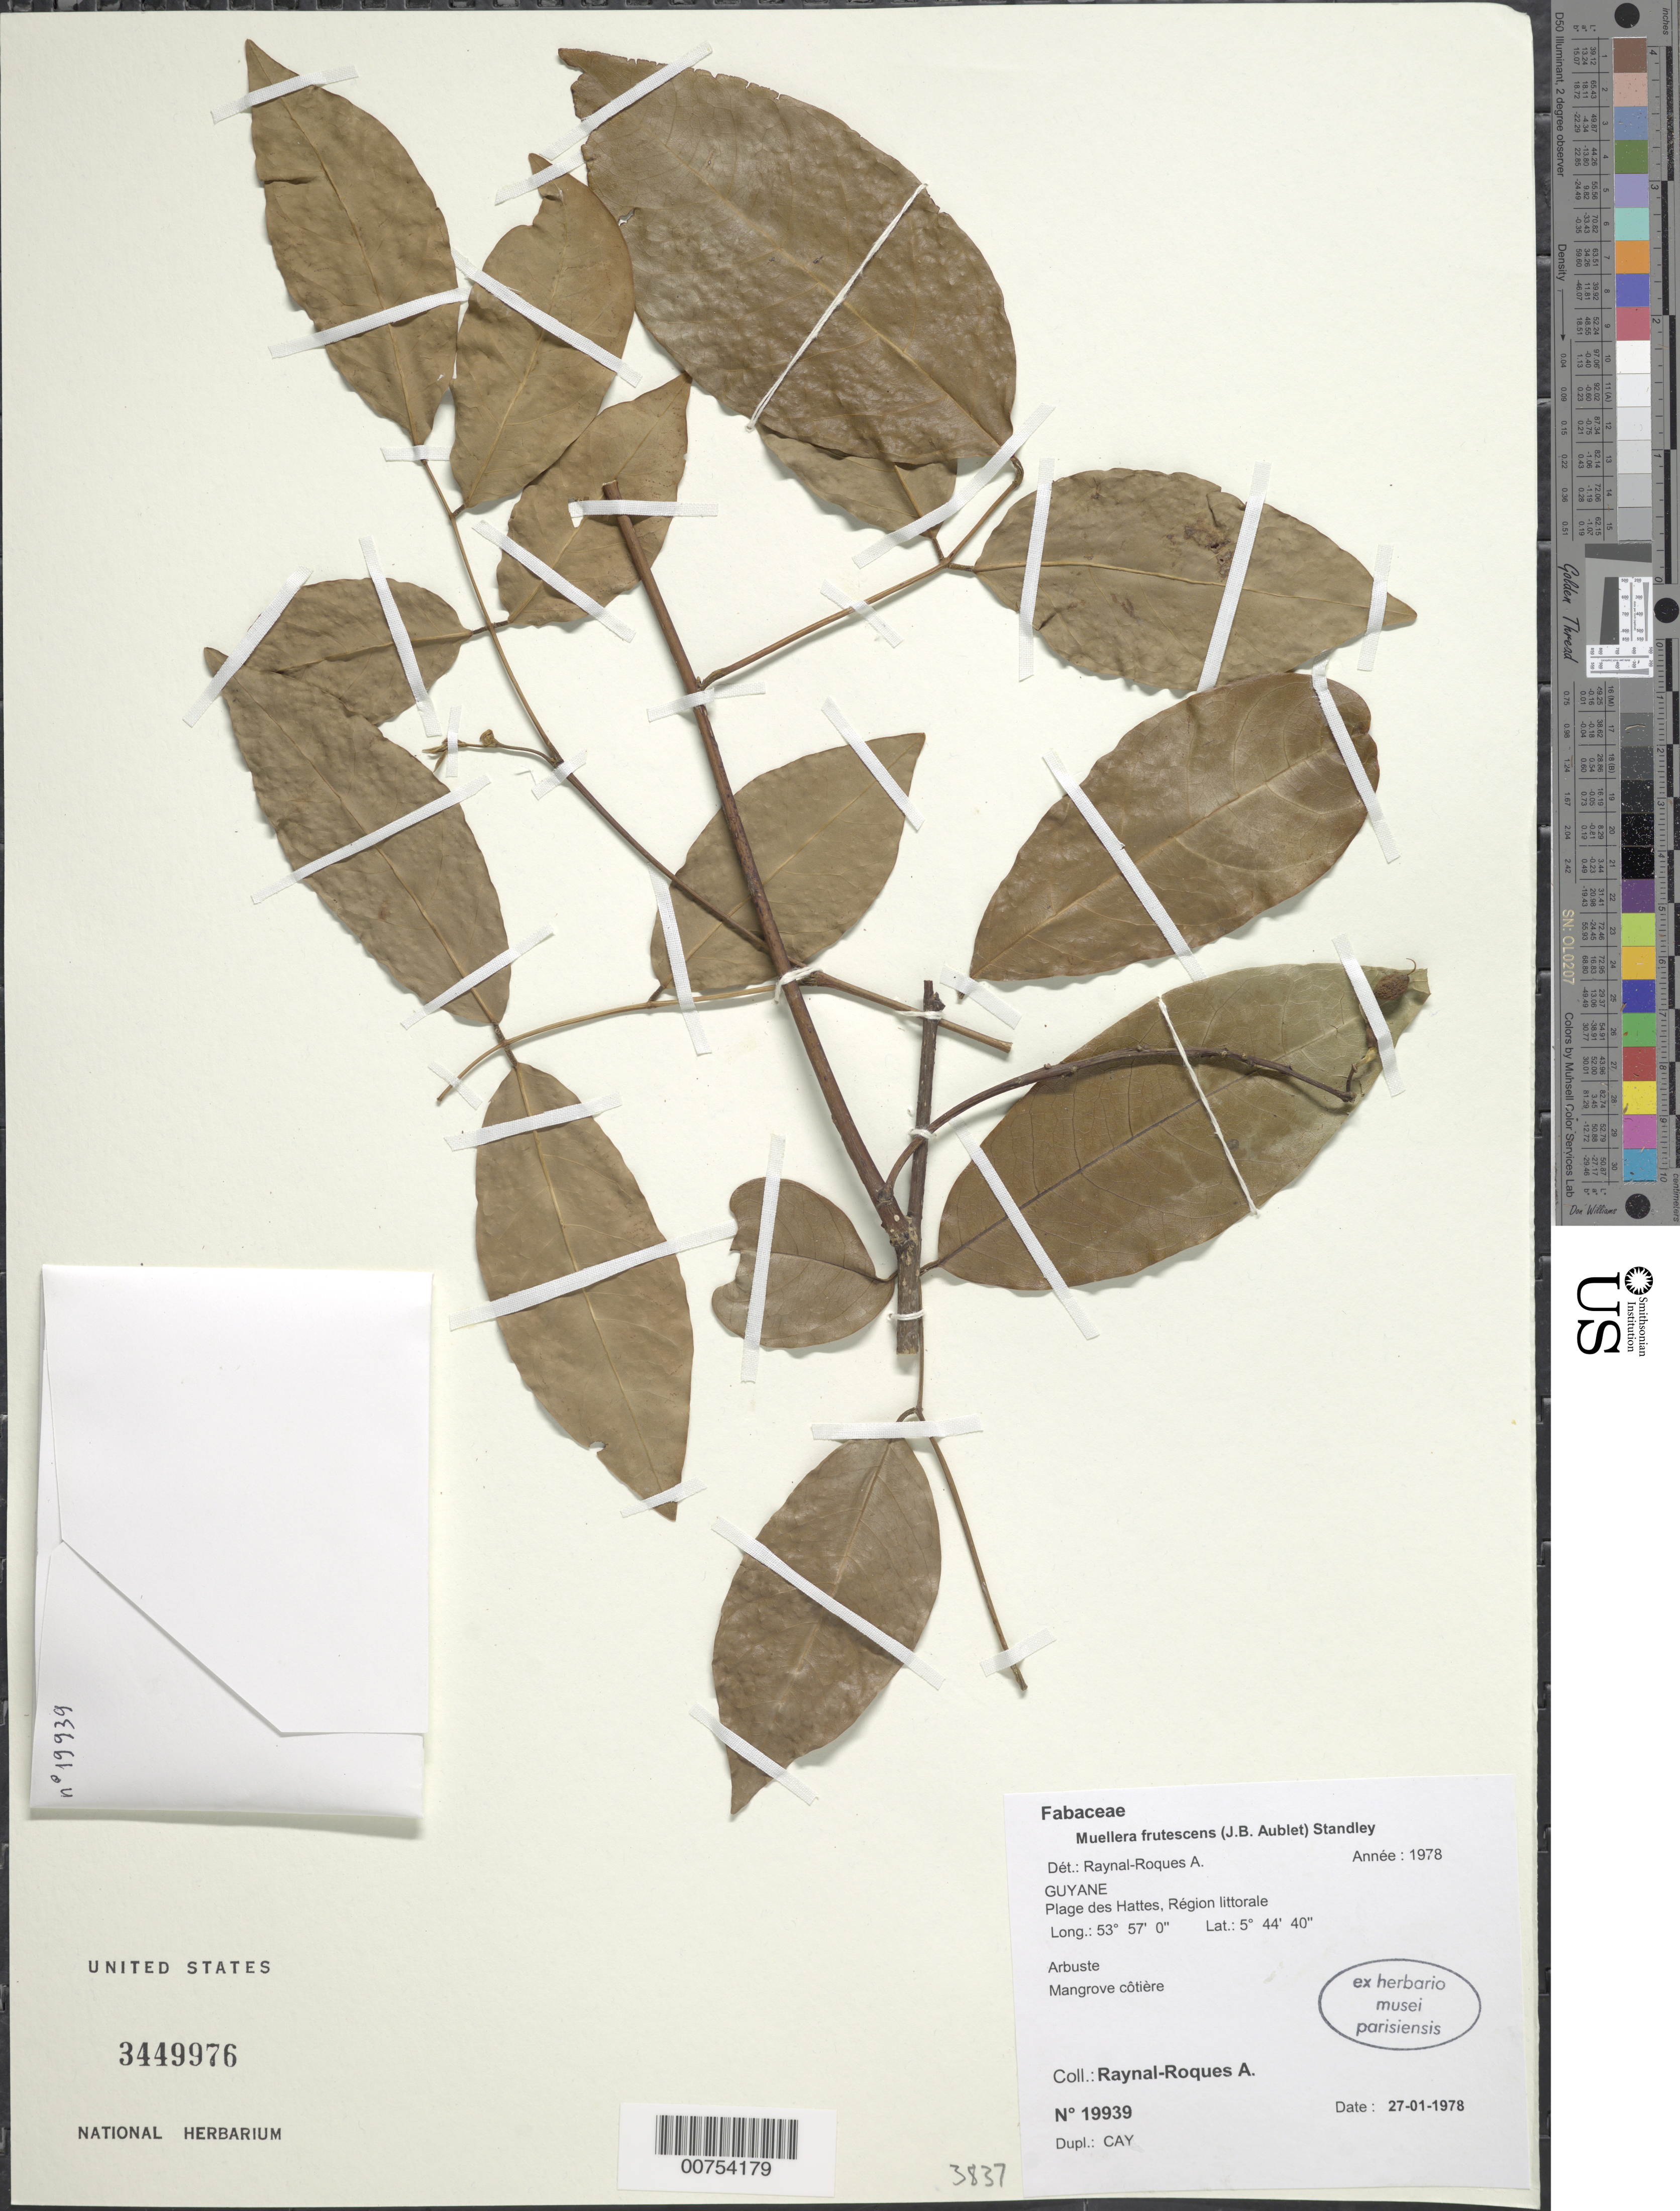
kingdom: Plantae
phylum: Tracheophyta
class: Magnoliopsida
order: Fabales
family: Fabaceae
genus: Muellera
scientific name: Muellera frutescens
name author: (Aubl.) Standl.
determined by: Raynal, A. M.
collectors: A. M. Raynal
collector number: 19939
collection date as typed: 27-Jan-78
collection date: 1978-01-27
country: French Guiana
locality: Plage des Hattes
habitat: Mangrove cotiere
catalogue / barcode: US 3449976